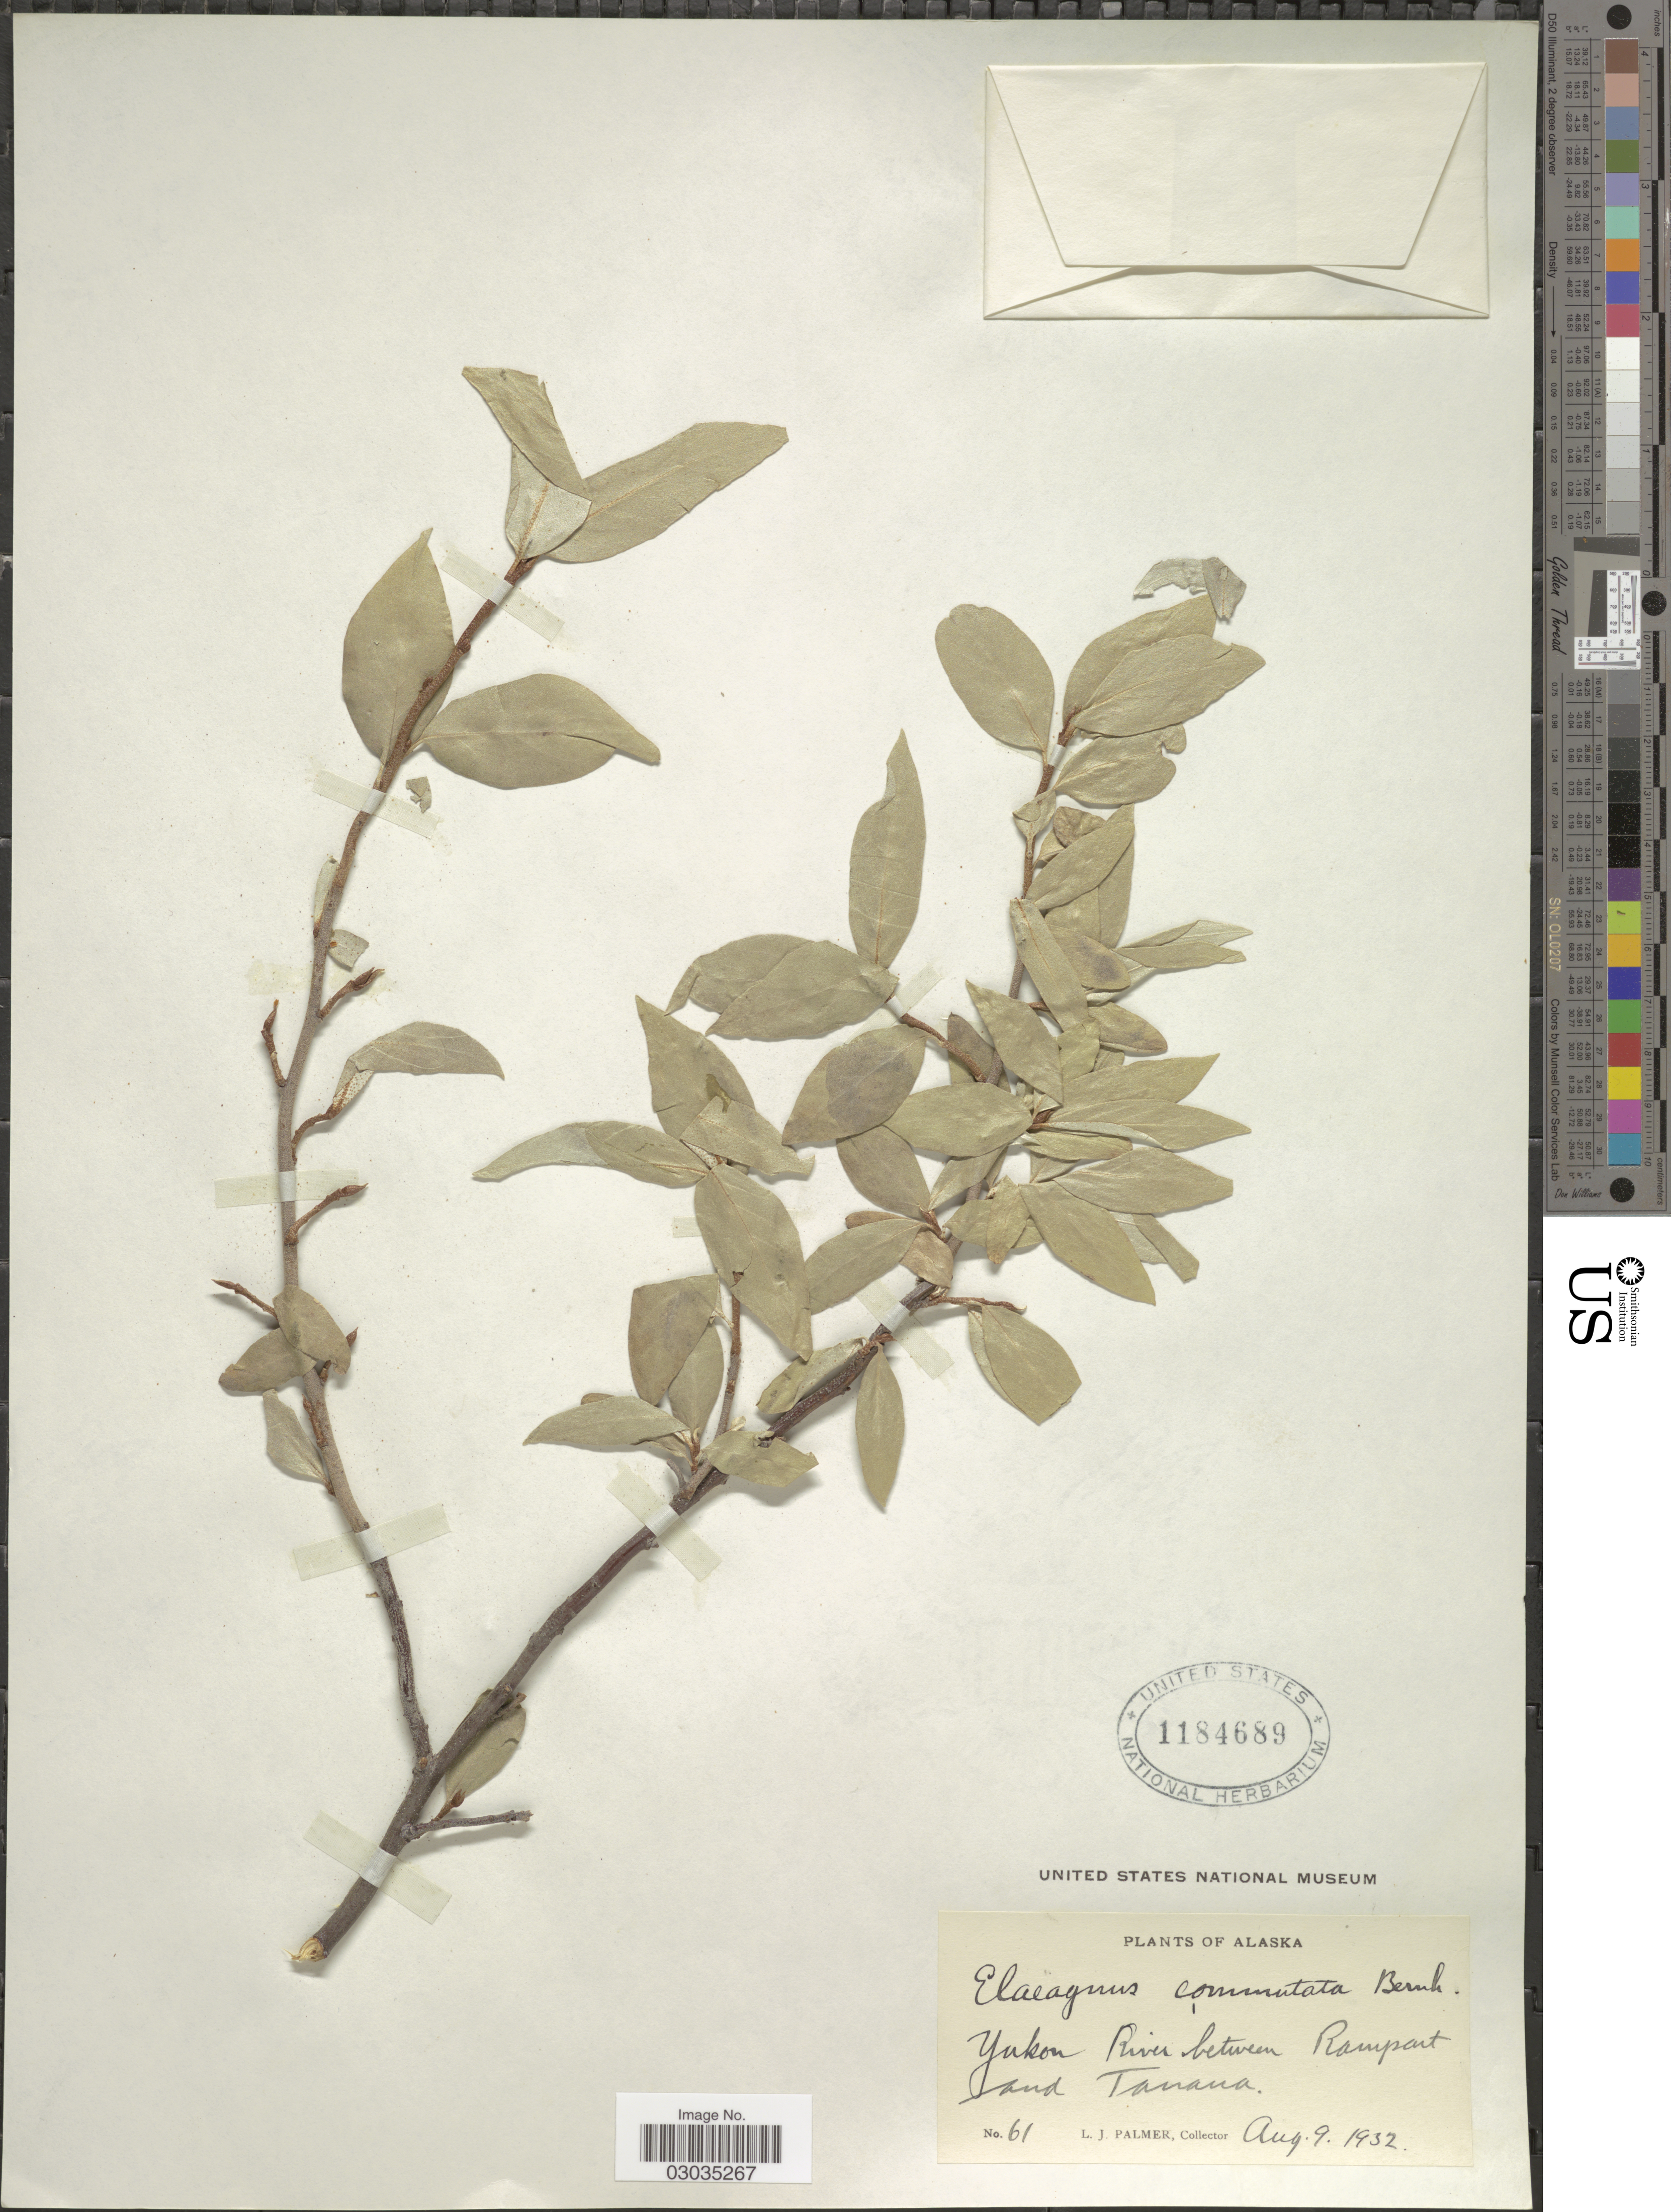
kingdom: Plantae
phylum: Tracheophyta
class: Magnoliopsida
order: Rosales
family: Elaeagnaceae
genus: Elaeagnus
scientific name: Elaeagnus commutata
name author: Bernh. ex Rydb.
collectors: L. J. Palmer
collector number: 61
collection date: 1932-08-09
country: United States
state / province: Alaska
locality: Yukon River between Rampart and Tanana.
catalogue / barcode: US 1184689